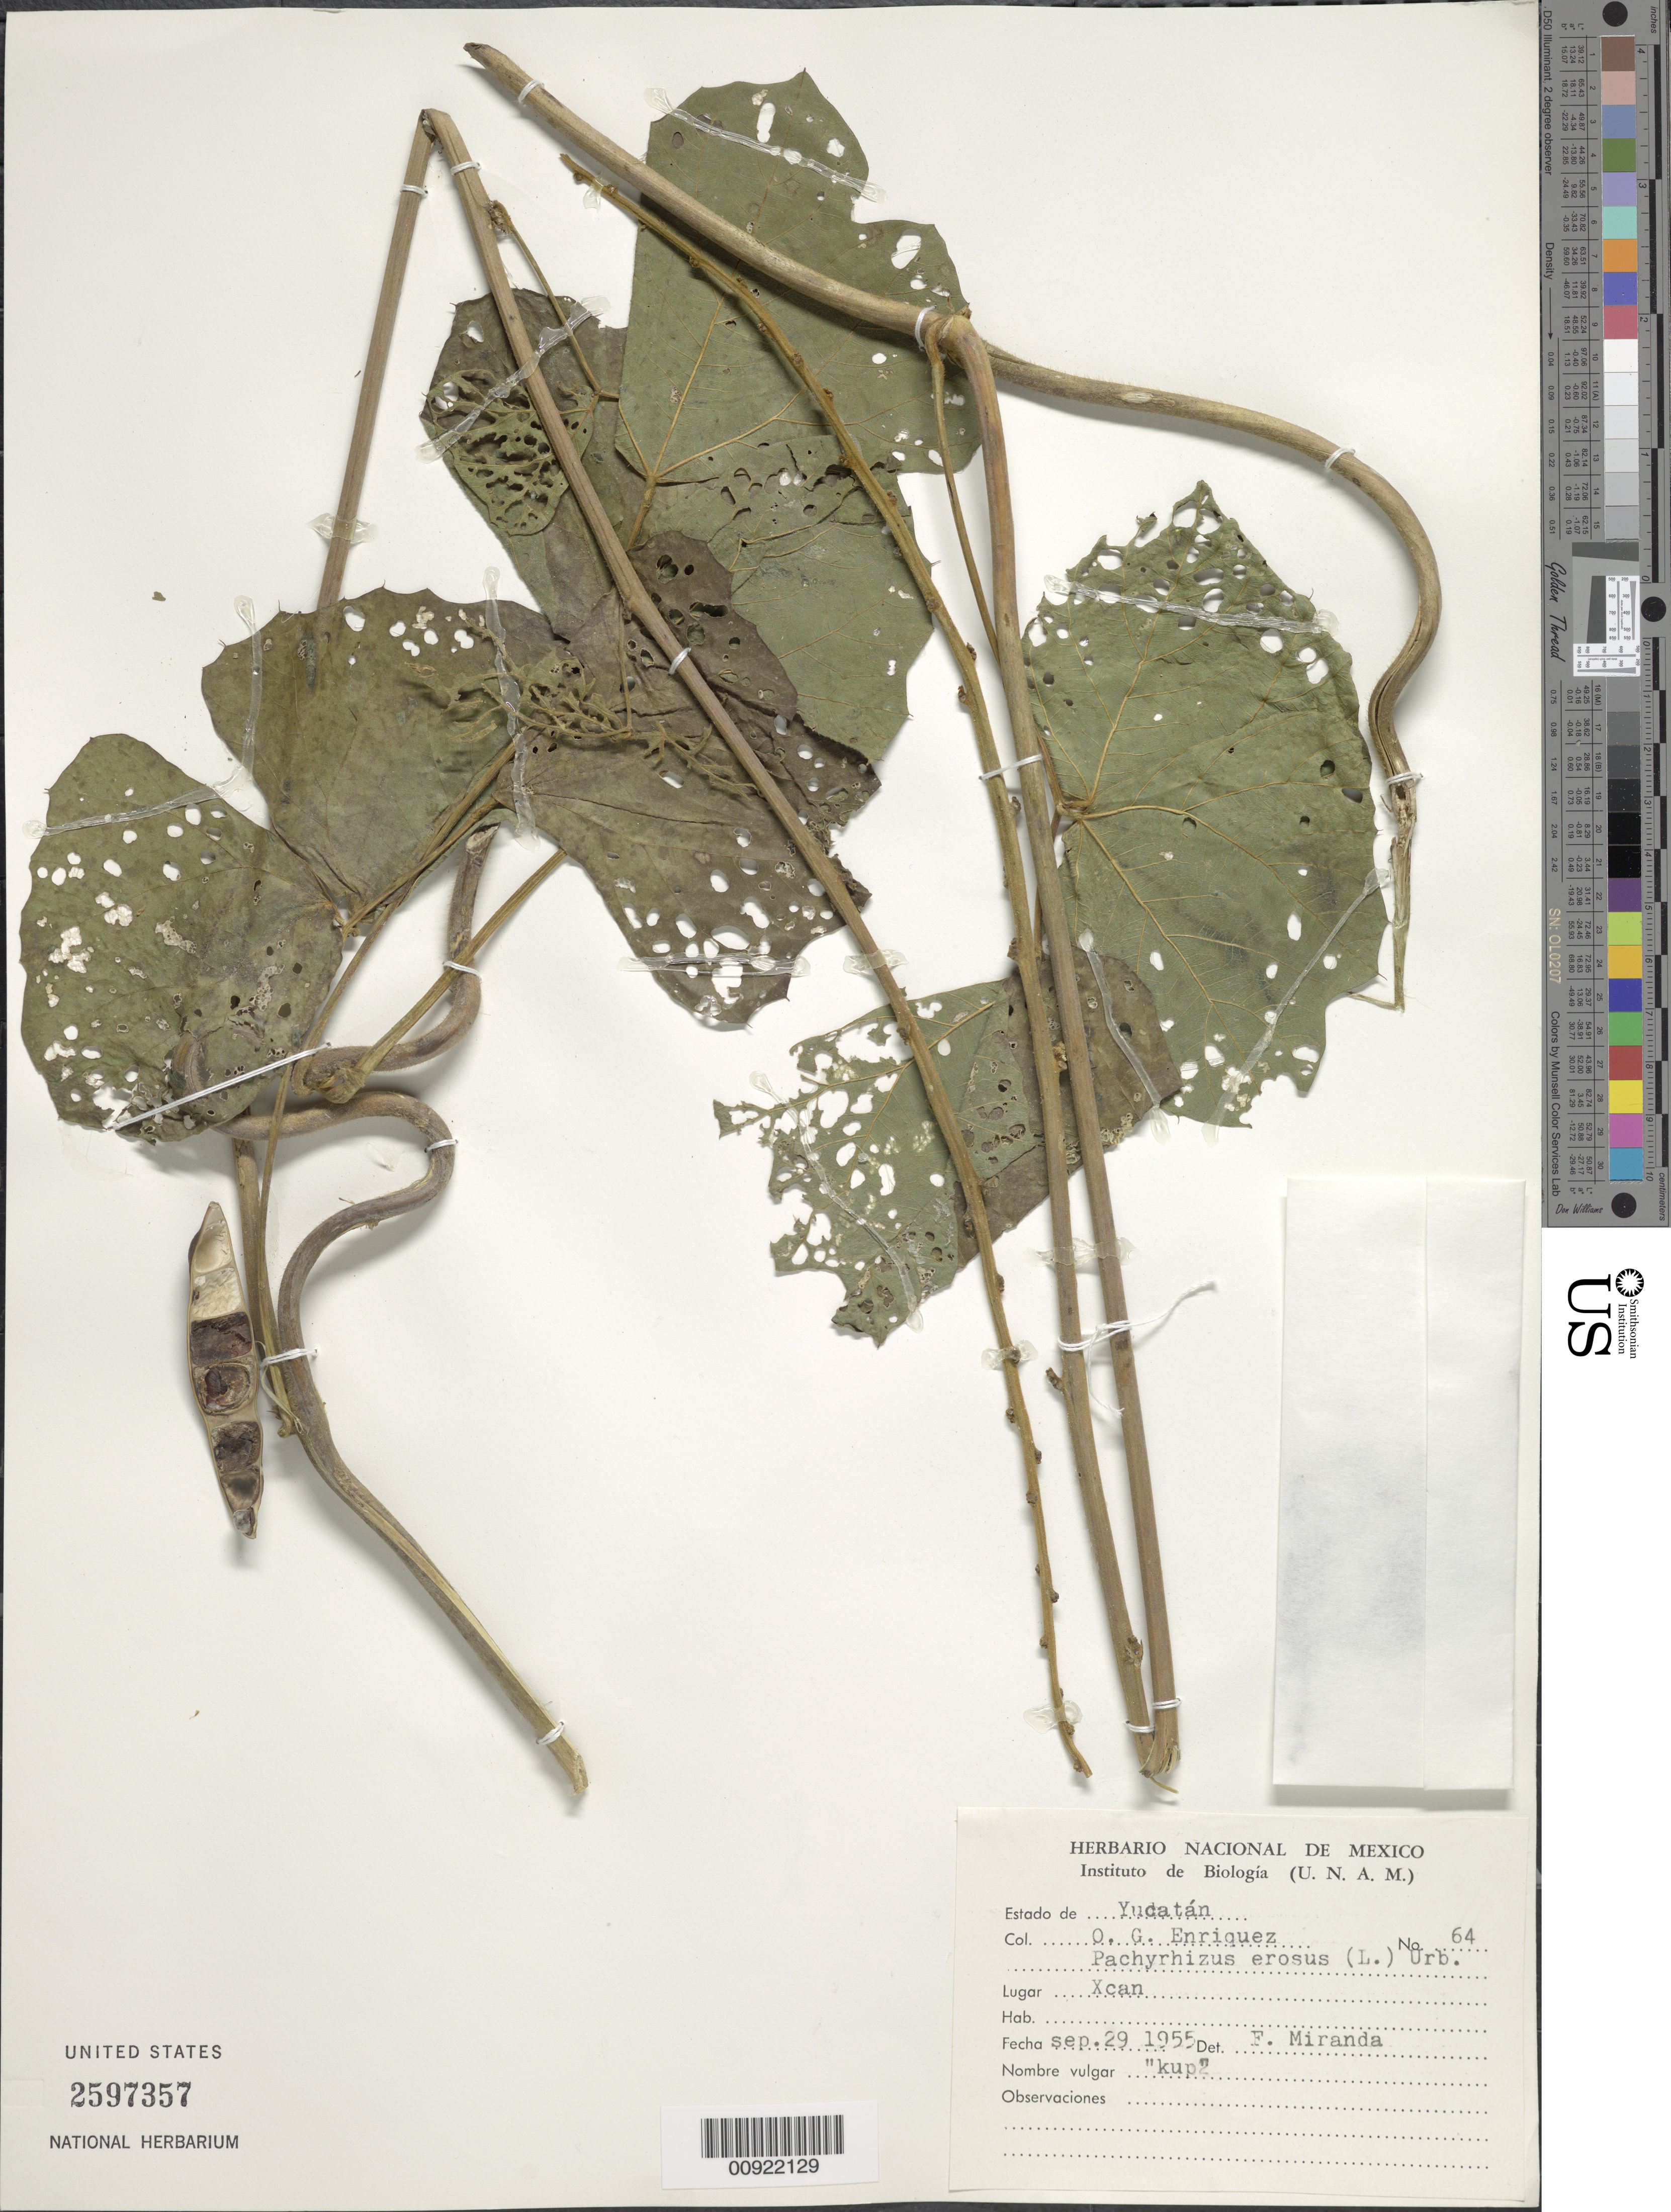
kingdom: Plantae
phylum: Tracheophyta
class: Magnoliopsida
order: Fabales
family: Fabaceae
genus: Pachyrhizus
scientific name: Pachyrhizus erosus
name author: (L.) Urb.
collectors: O. Enriquez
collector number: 64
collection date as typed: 29 Sep 1955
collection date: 1955-09-29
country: Mexico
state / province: Yucatán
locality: Xcan, Yucatán.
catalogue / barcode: US 2597357